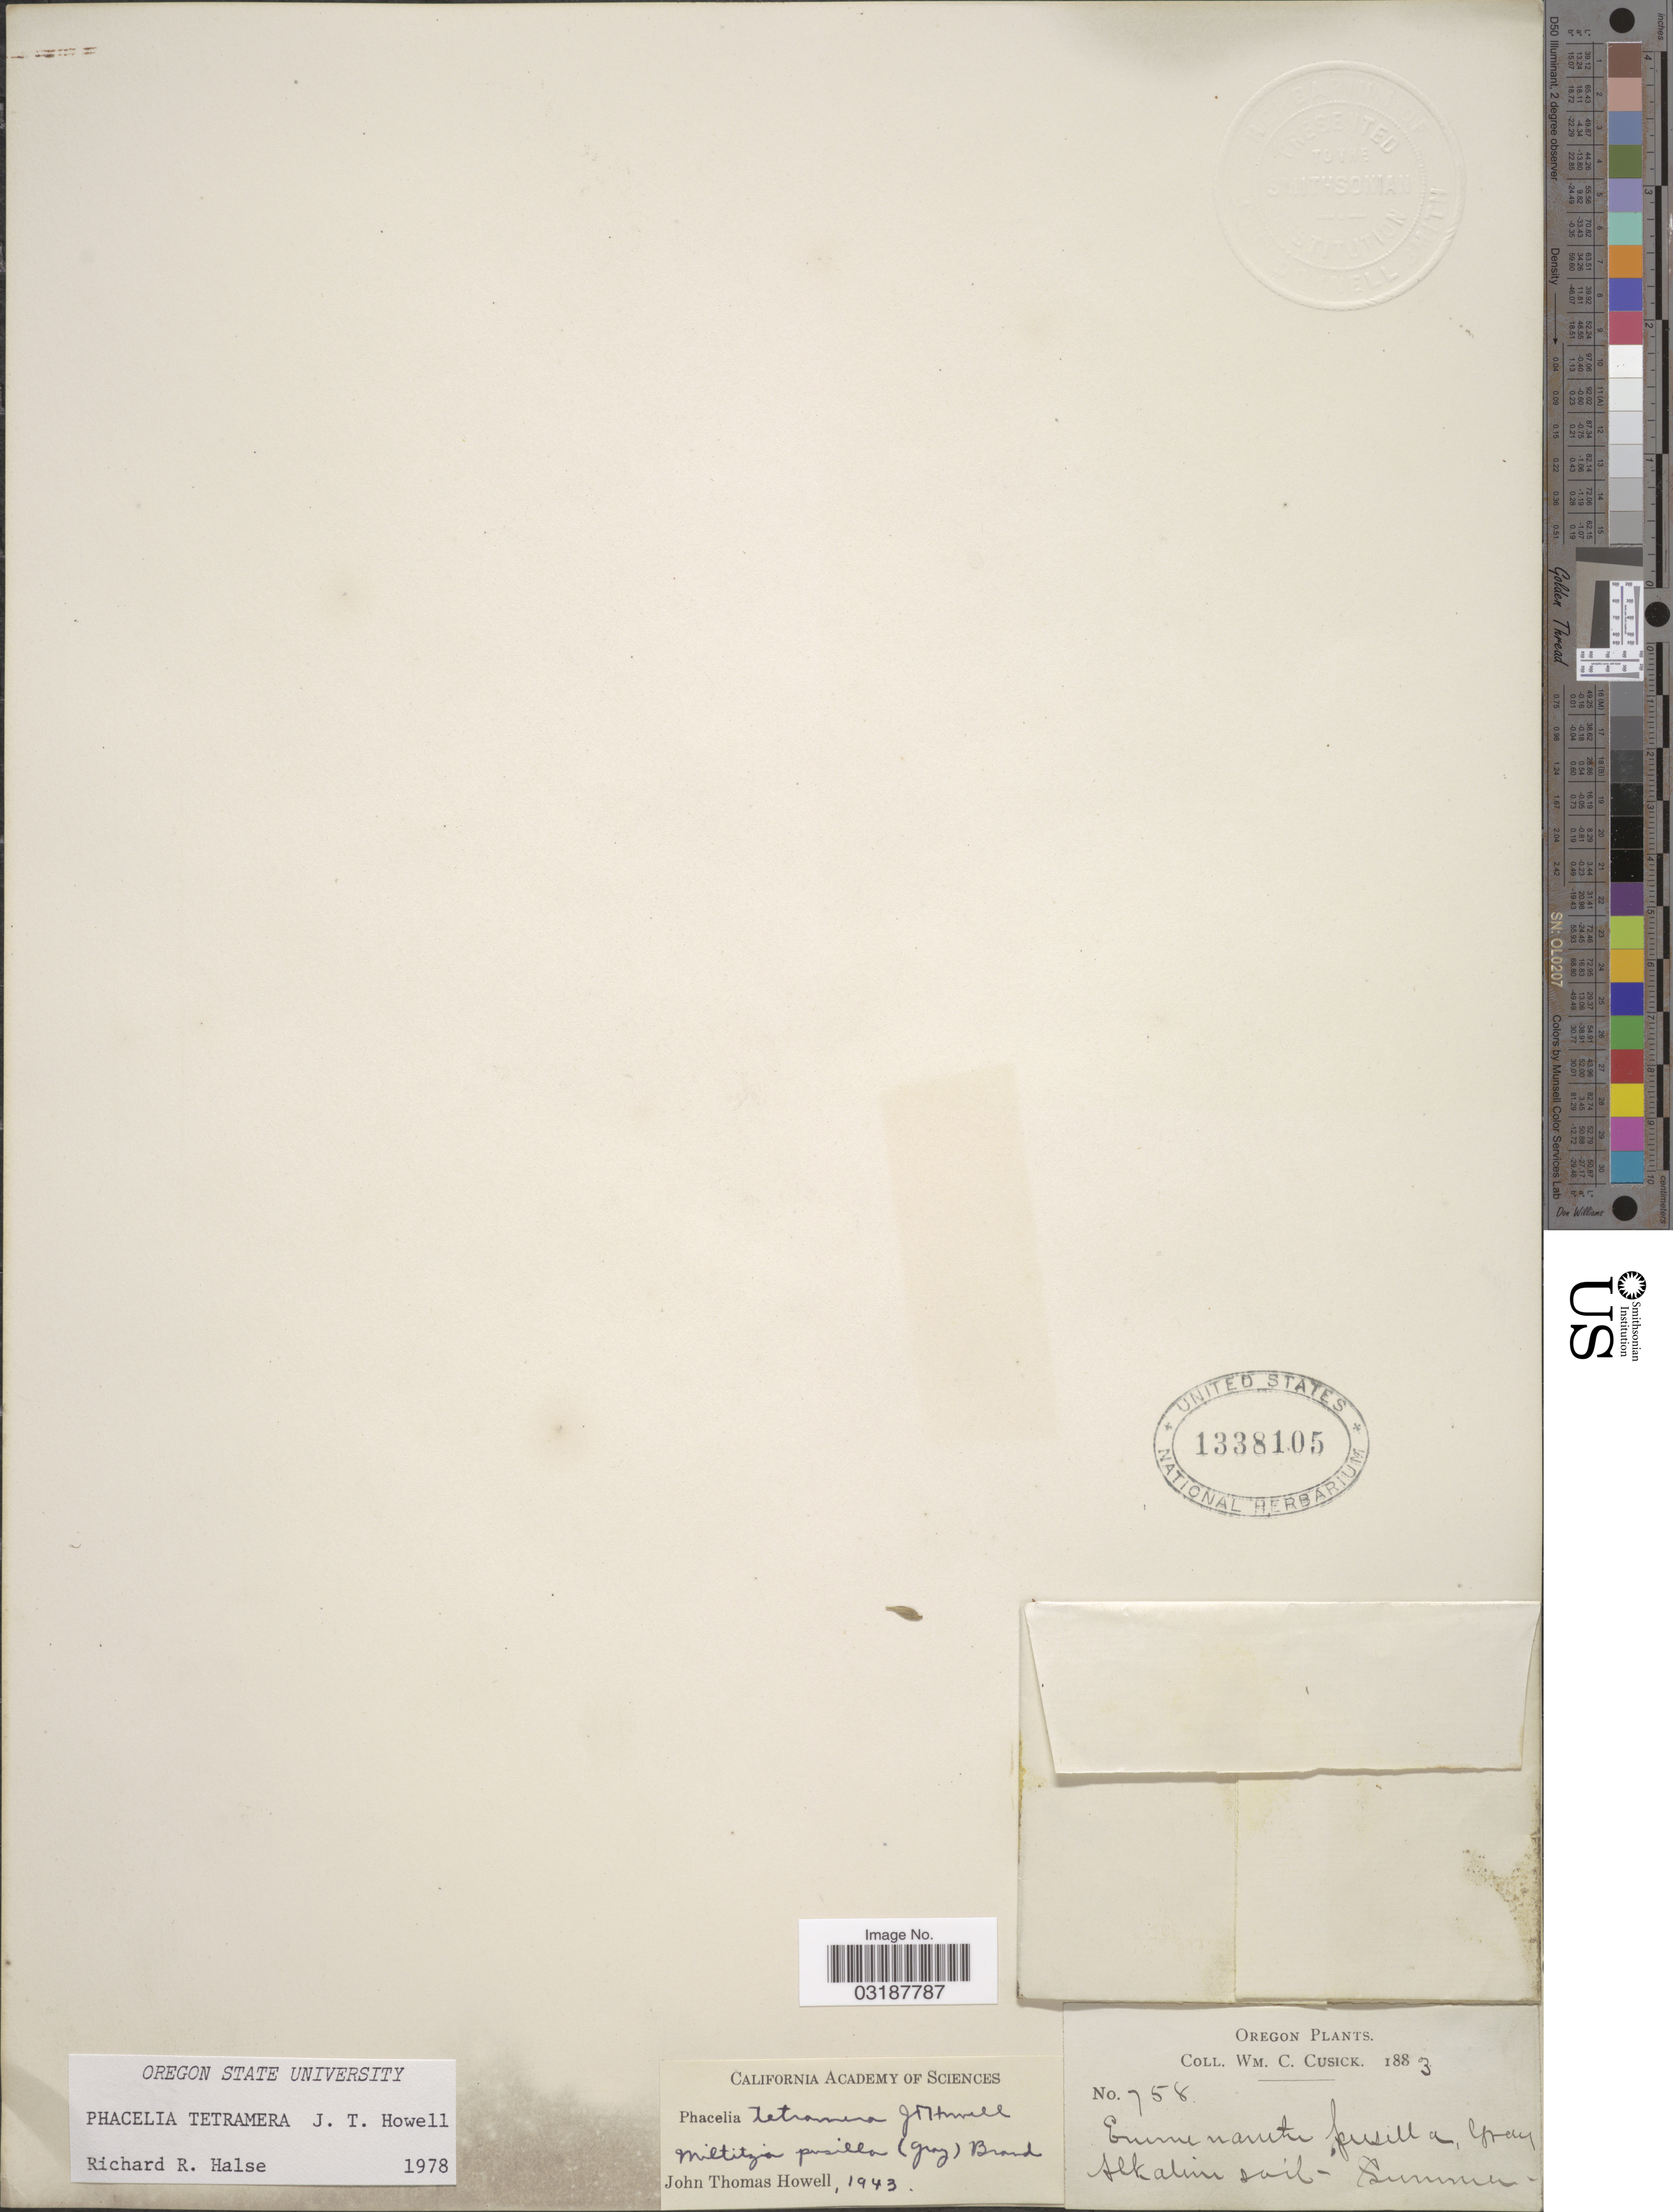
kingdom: Plantae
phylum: Tracheophyta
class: Magnoliopsida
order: Boraginales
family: Hydrophyllaceae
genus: Phacelia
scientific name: Phacelia tetramera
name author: J.T. Howell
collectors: W. C. Cusick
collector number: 758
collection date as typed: Summer 1883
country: United States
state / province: Oregon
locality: Alkaline soil.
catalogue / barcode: US 1338105